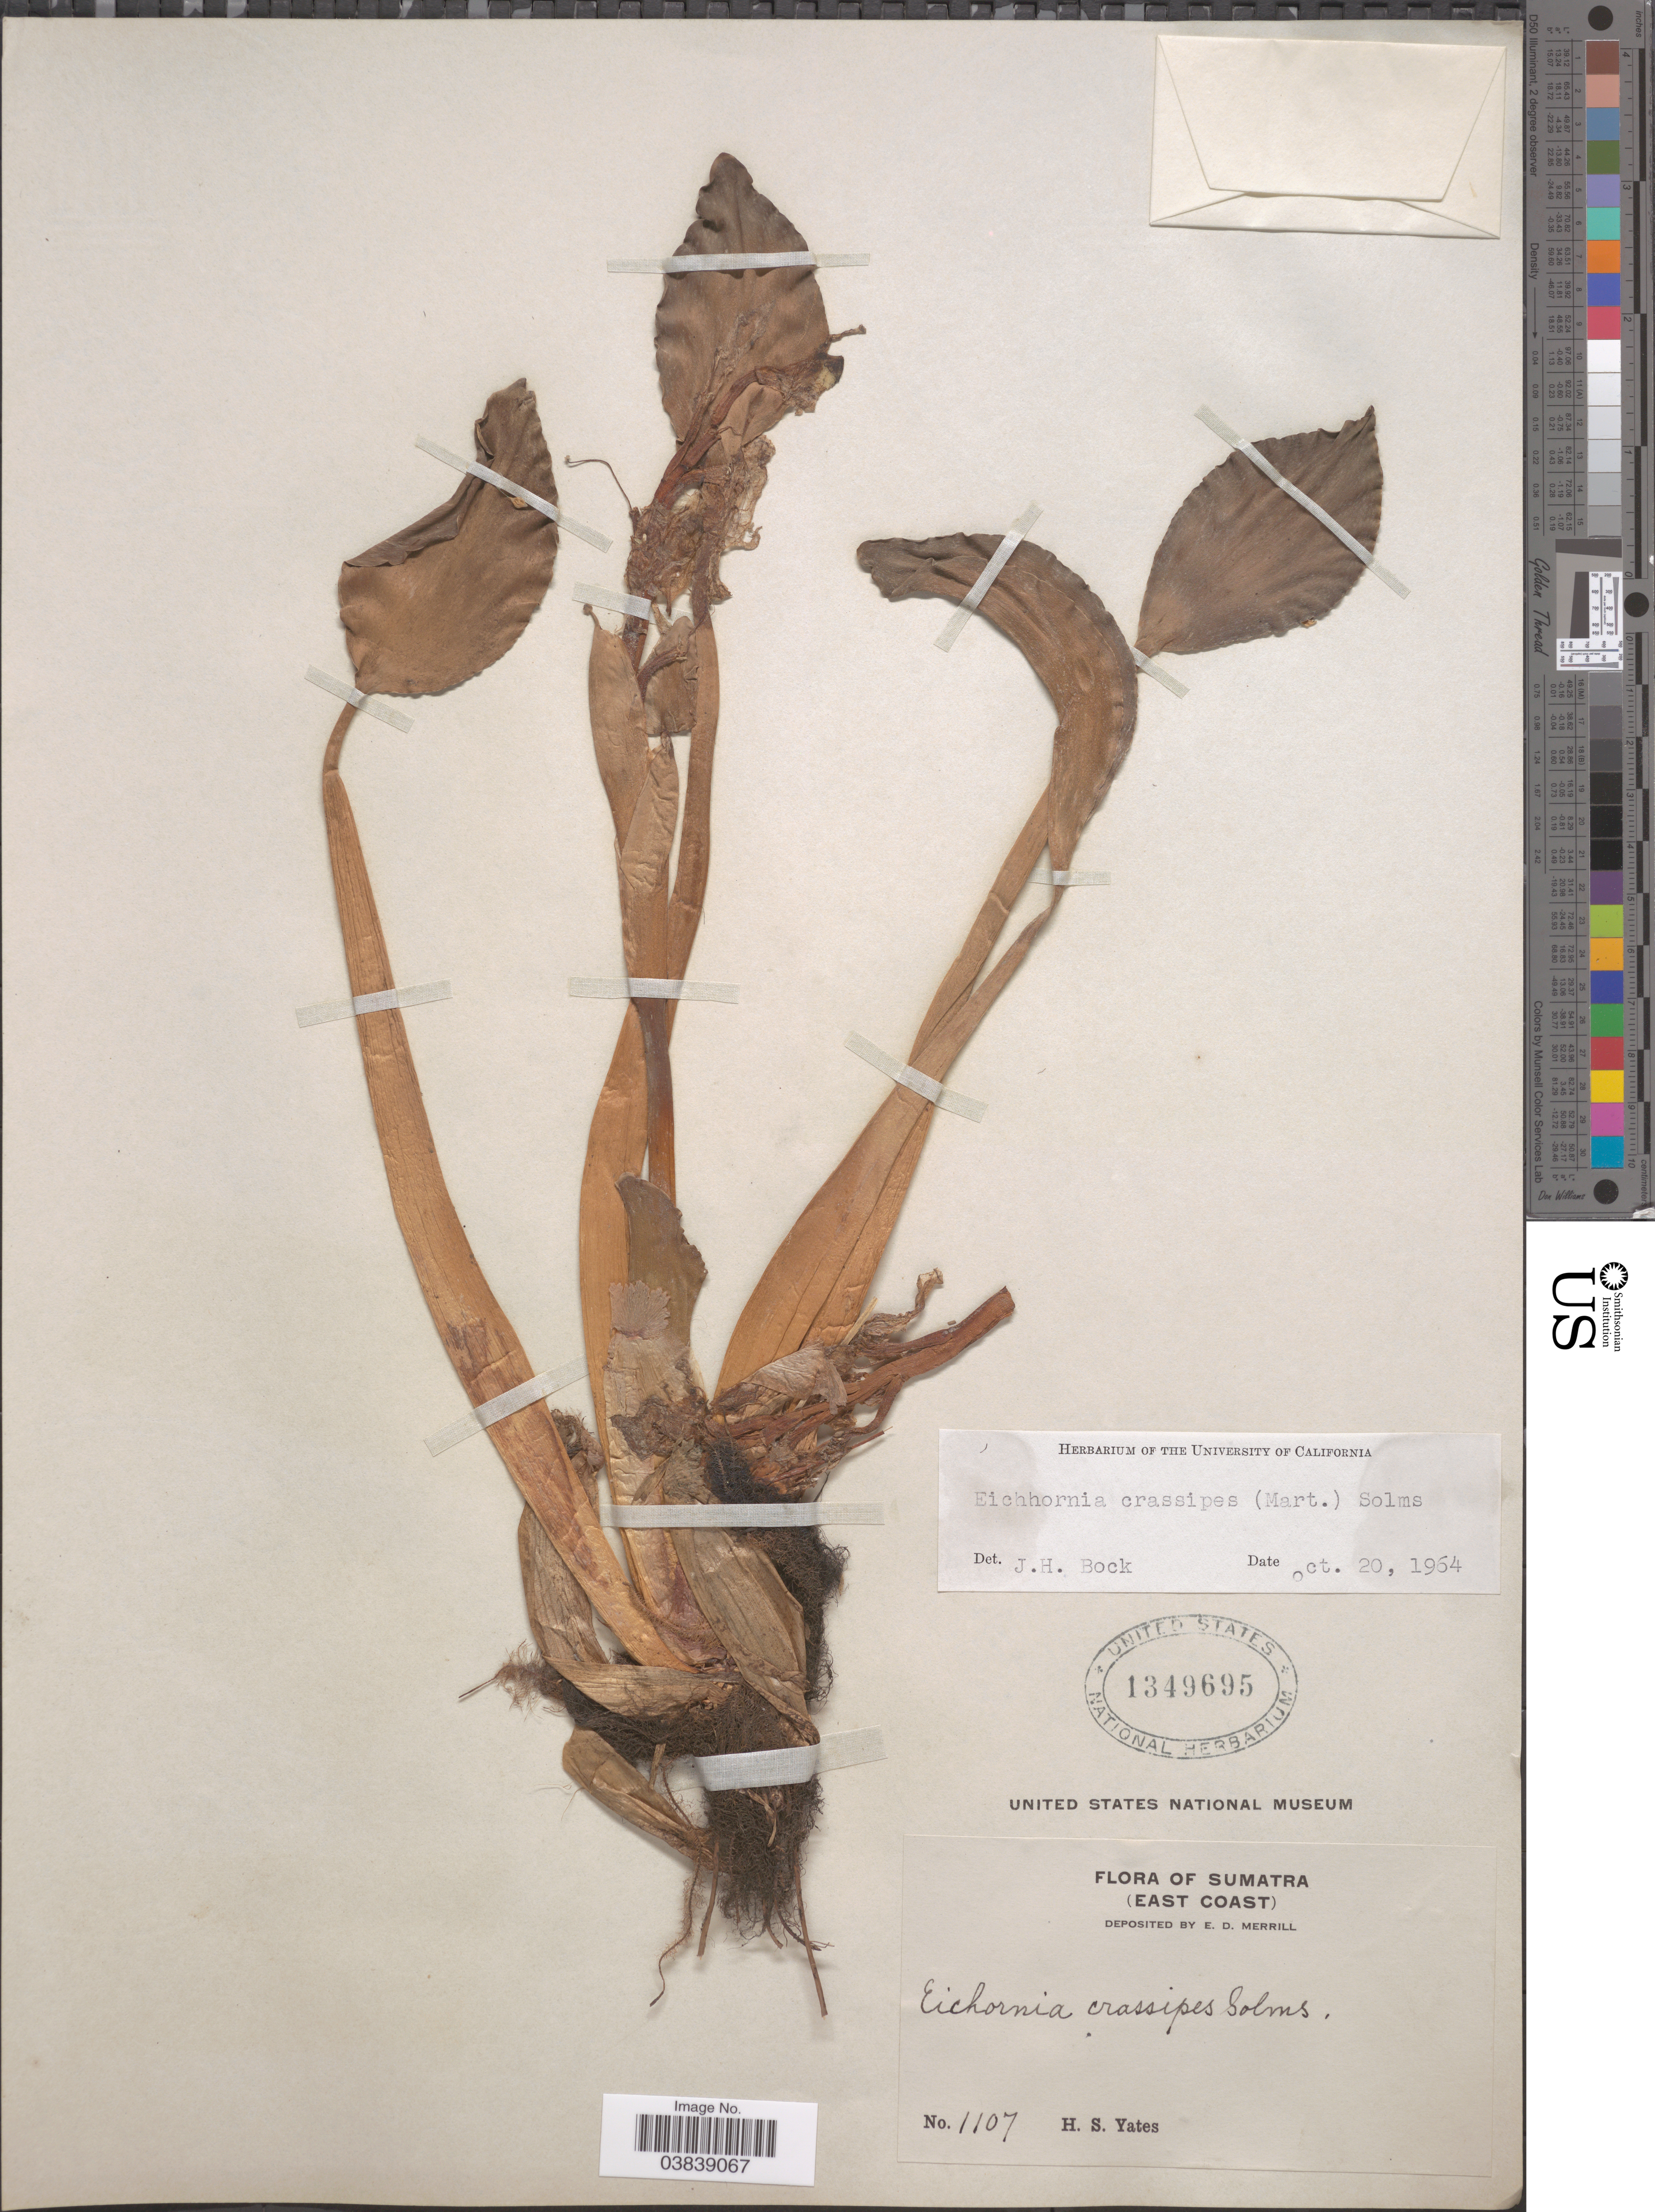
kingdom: Plantae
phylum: Tracheophyta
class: Liliopsida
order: Commelinales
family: Pontederiaceae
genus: Eichhornia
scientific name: Eichhornia crassipes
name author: (Mart.) Solms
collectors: H. S. Yates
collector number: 1107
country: Indonesia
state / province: Sumatra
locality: East Coast.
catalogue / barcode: US 1349695